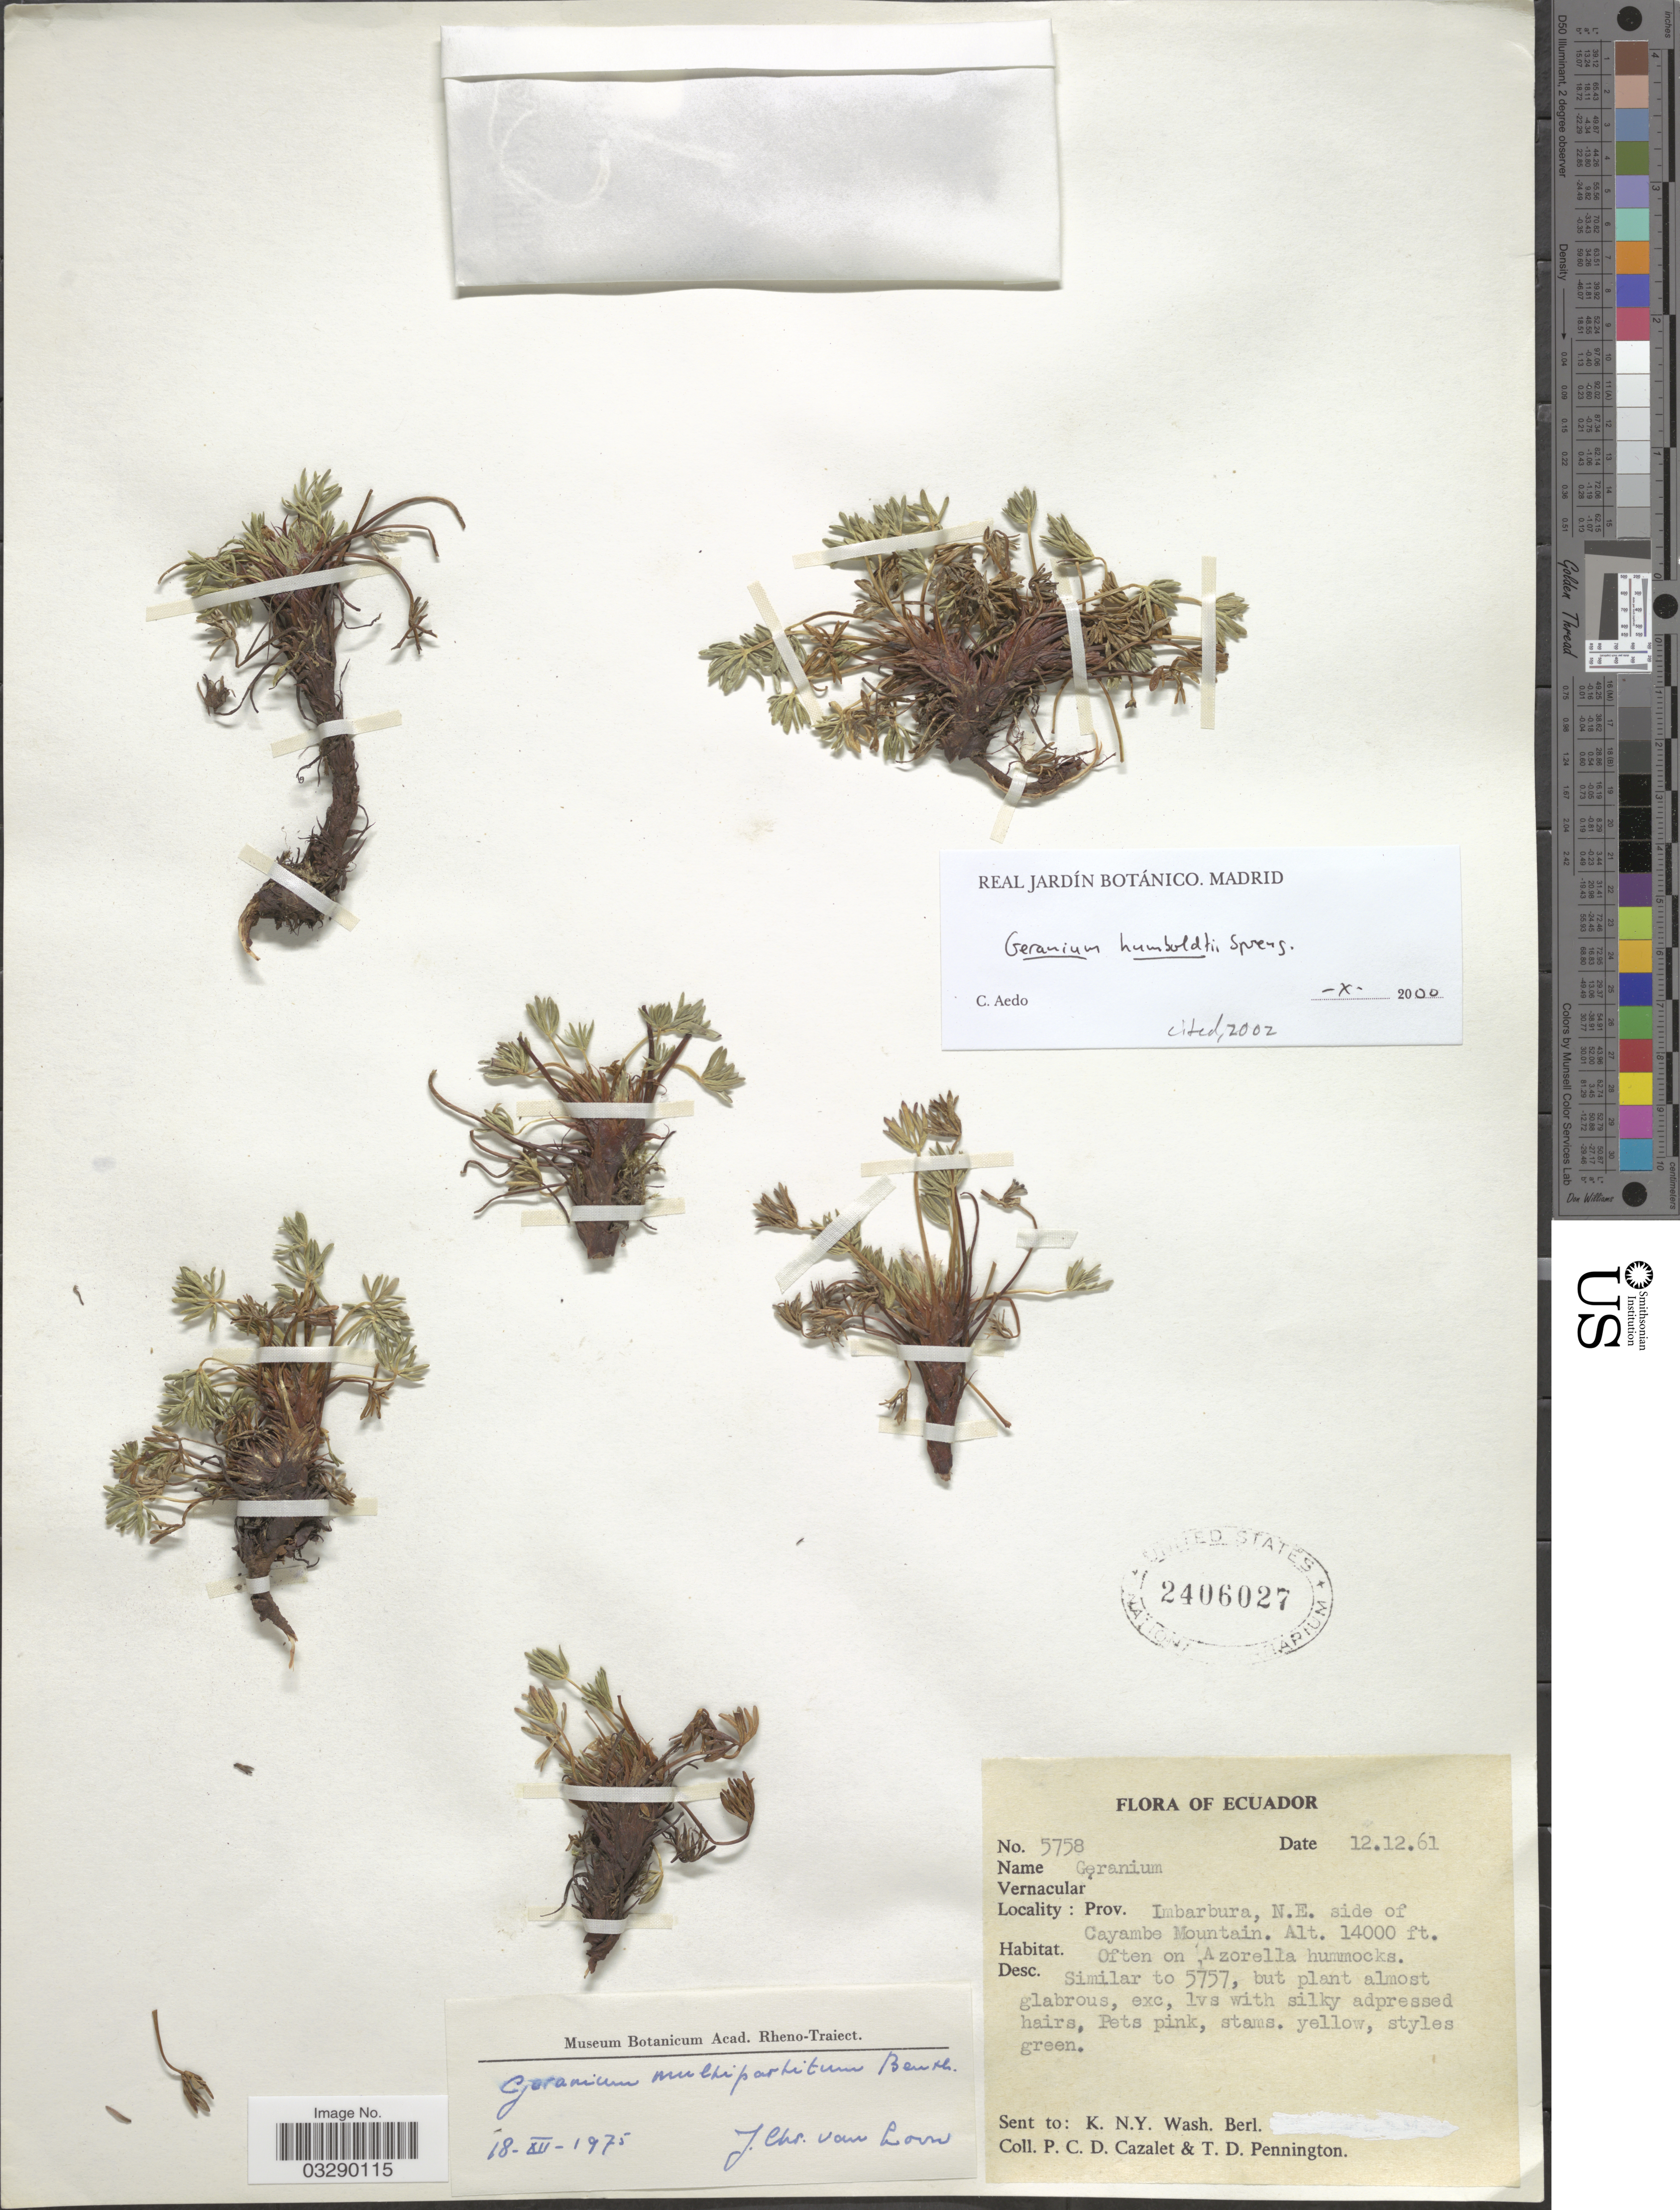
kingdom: Plantae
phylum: Tracheophyta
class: Magnoliopsida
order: Geraniales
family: Geraniaceae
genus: Geranium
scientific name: Geranium humboldtii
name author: Willd. ex Spreng.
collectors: P. C. D. Cazalet & T. D. Pennington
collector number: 5758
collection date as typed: Transcribed d/m/y: 12/12/61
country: Ecuador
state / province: Imbabura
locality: Prov. Imbarbura, N.E. side of Cayambe Mountain.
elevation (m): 4267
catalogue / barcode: US 2406027